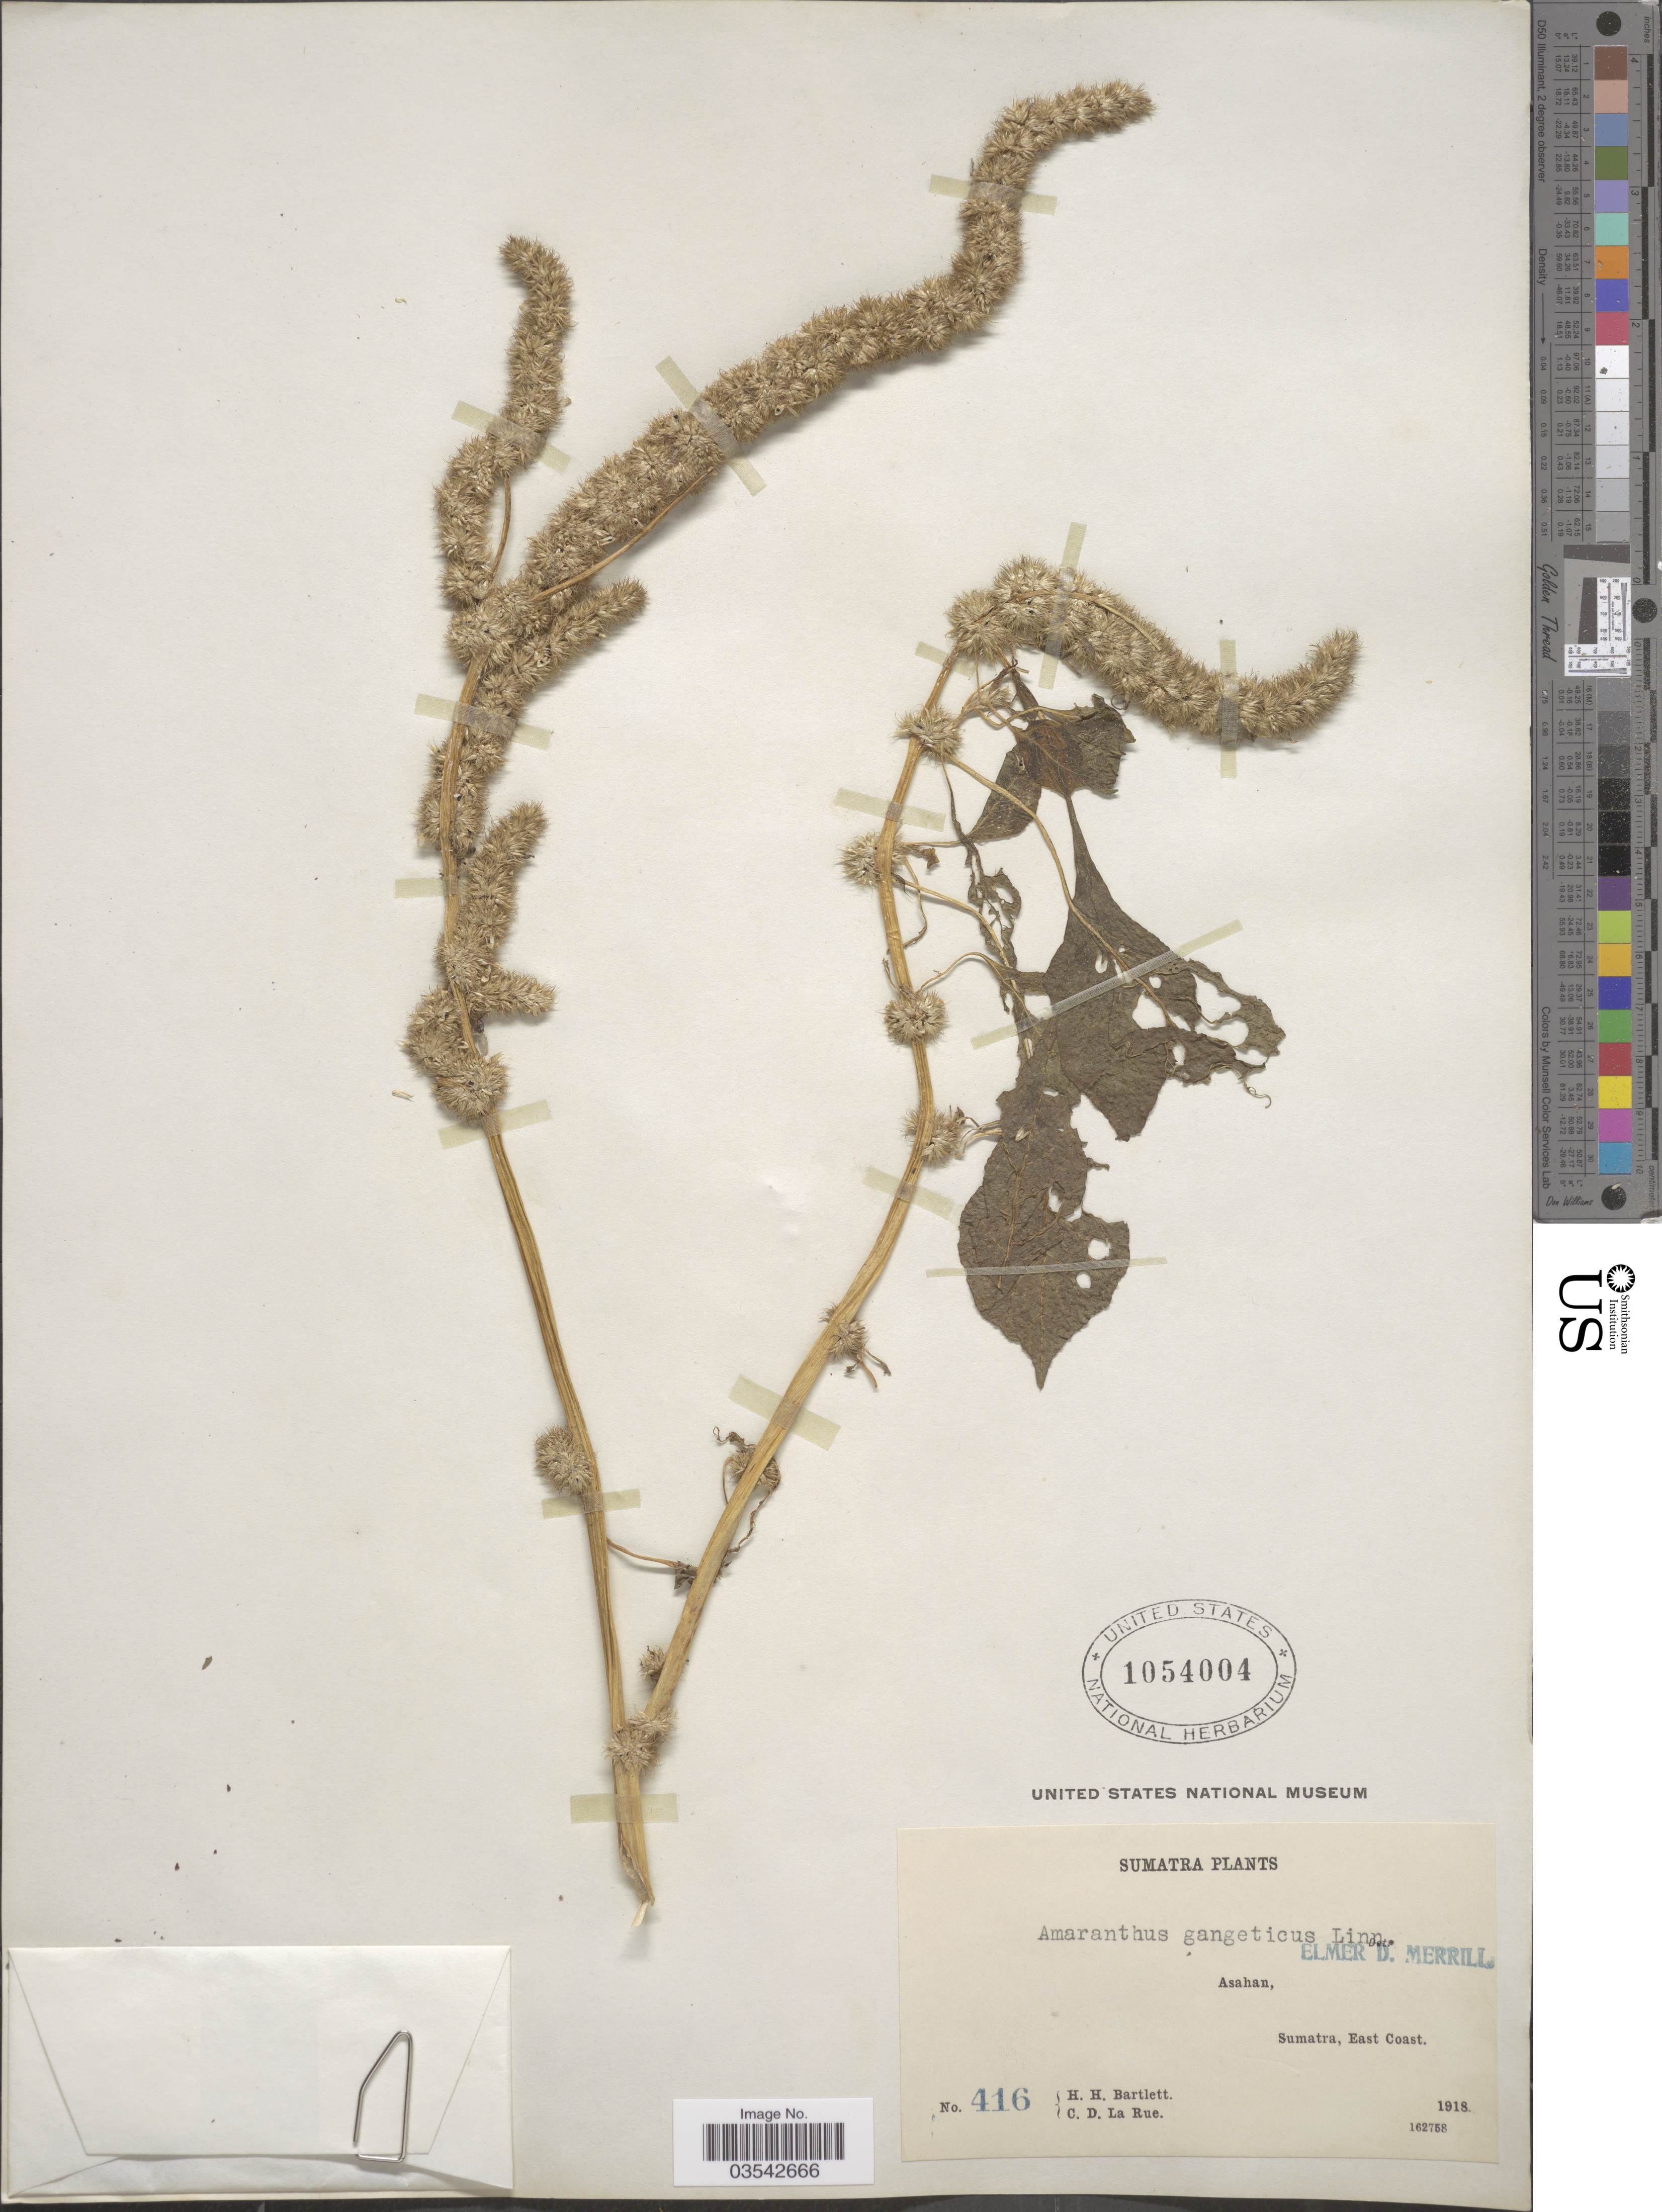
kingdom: Plantae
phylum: Tracheophyta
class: Magnoliopsida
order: Caryophyllales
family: Amaranthaceae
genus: Amaranthus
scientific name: Amaranthus tricolor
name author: L.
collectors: H. H. Bartlett & C. La Rue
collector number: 416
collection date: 1918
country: Indonesia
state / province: Sumatra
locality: Asahan, East Coast.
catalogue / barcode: US 1054004